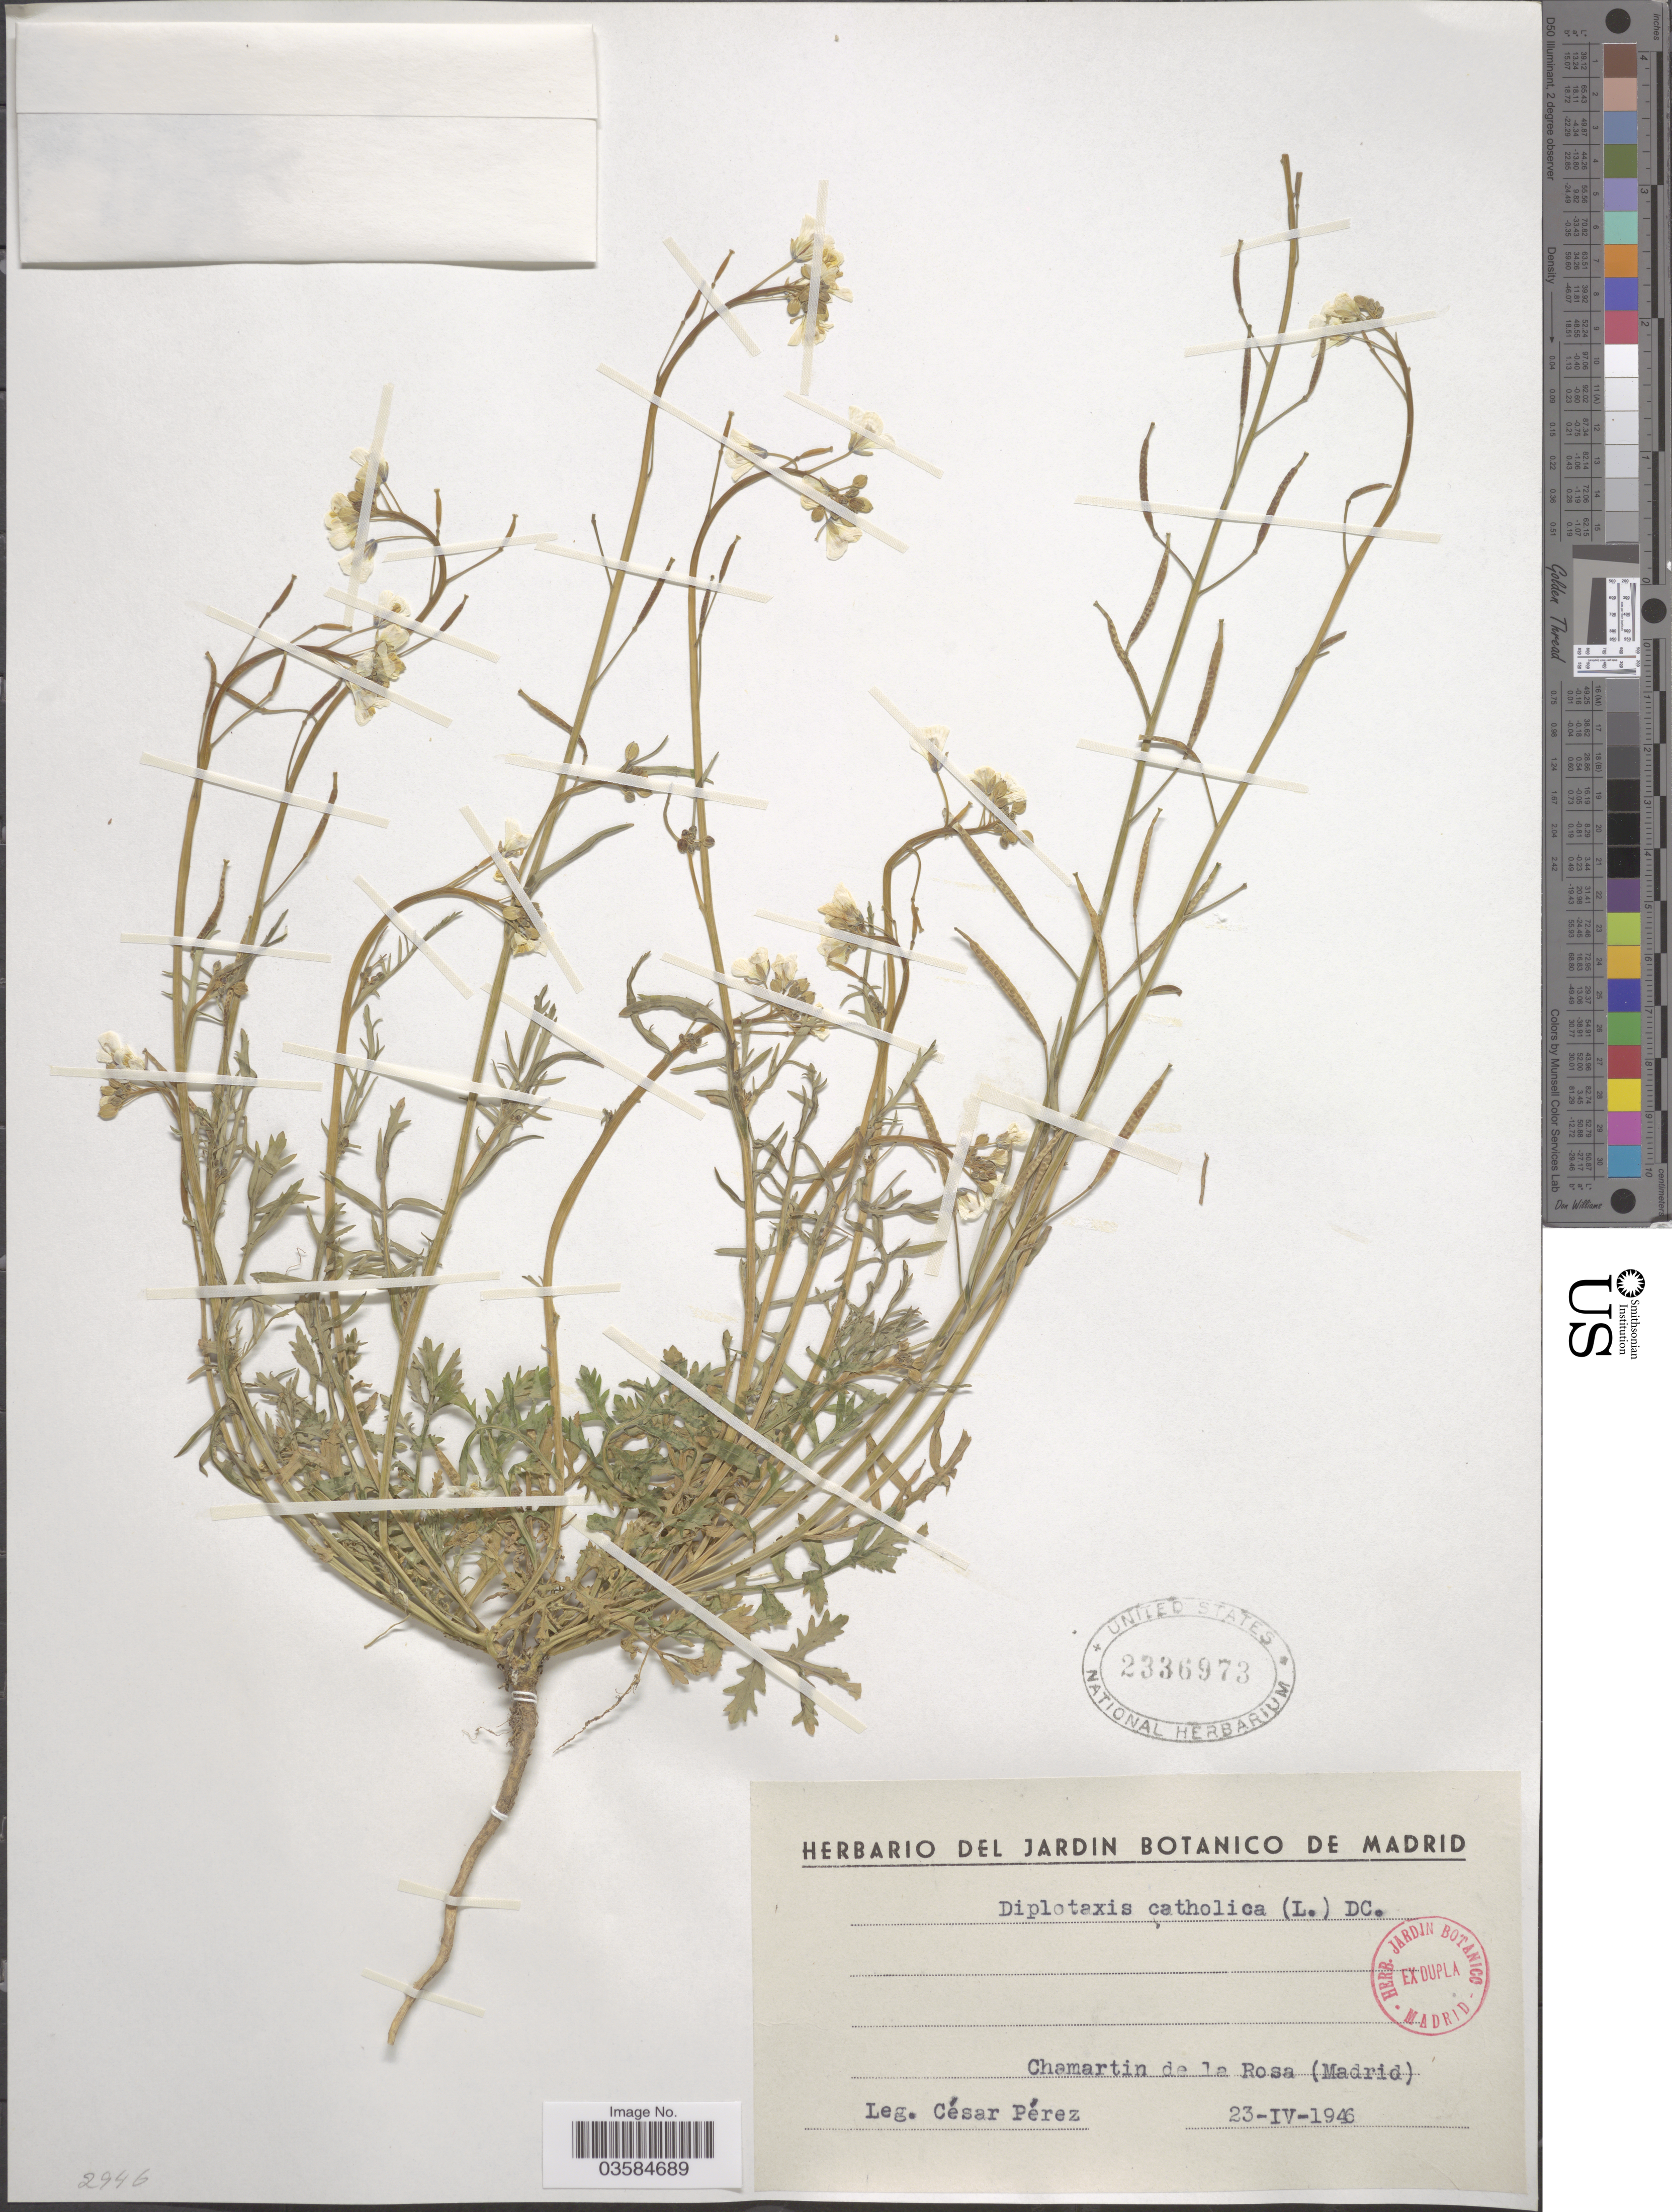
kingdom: Plantae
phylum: Tracheophyta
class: Magnoliopsida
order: Brassicales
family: Brassicaceae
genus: Diplotaxis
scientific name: Diplotaxis catholica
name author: (L.) DC.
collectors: C. Perez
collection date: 1946-04-23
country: Spain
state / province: Madrid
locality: Chamartin de la Rosa.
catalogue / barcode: US 2336973